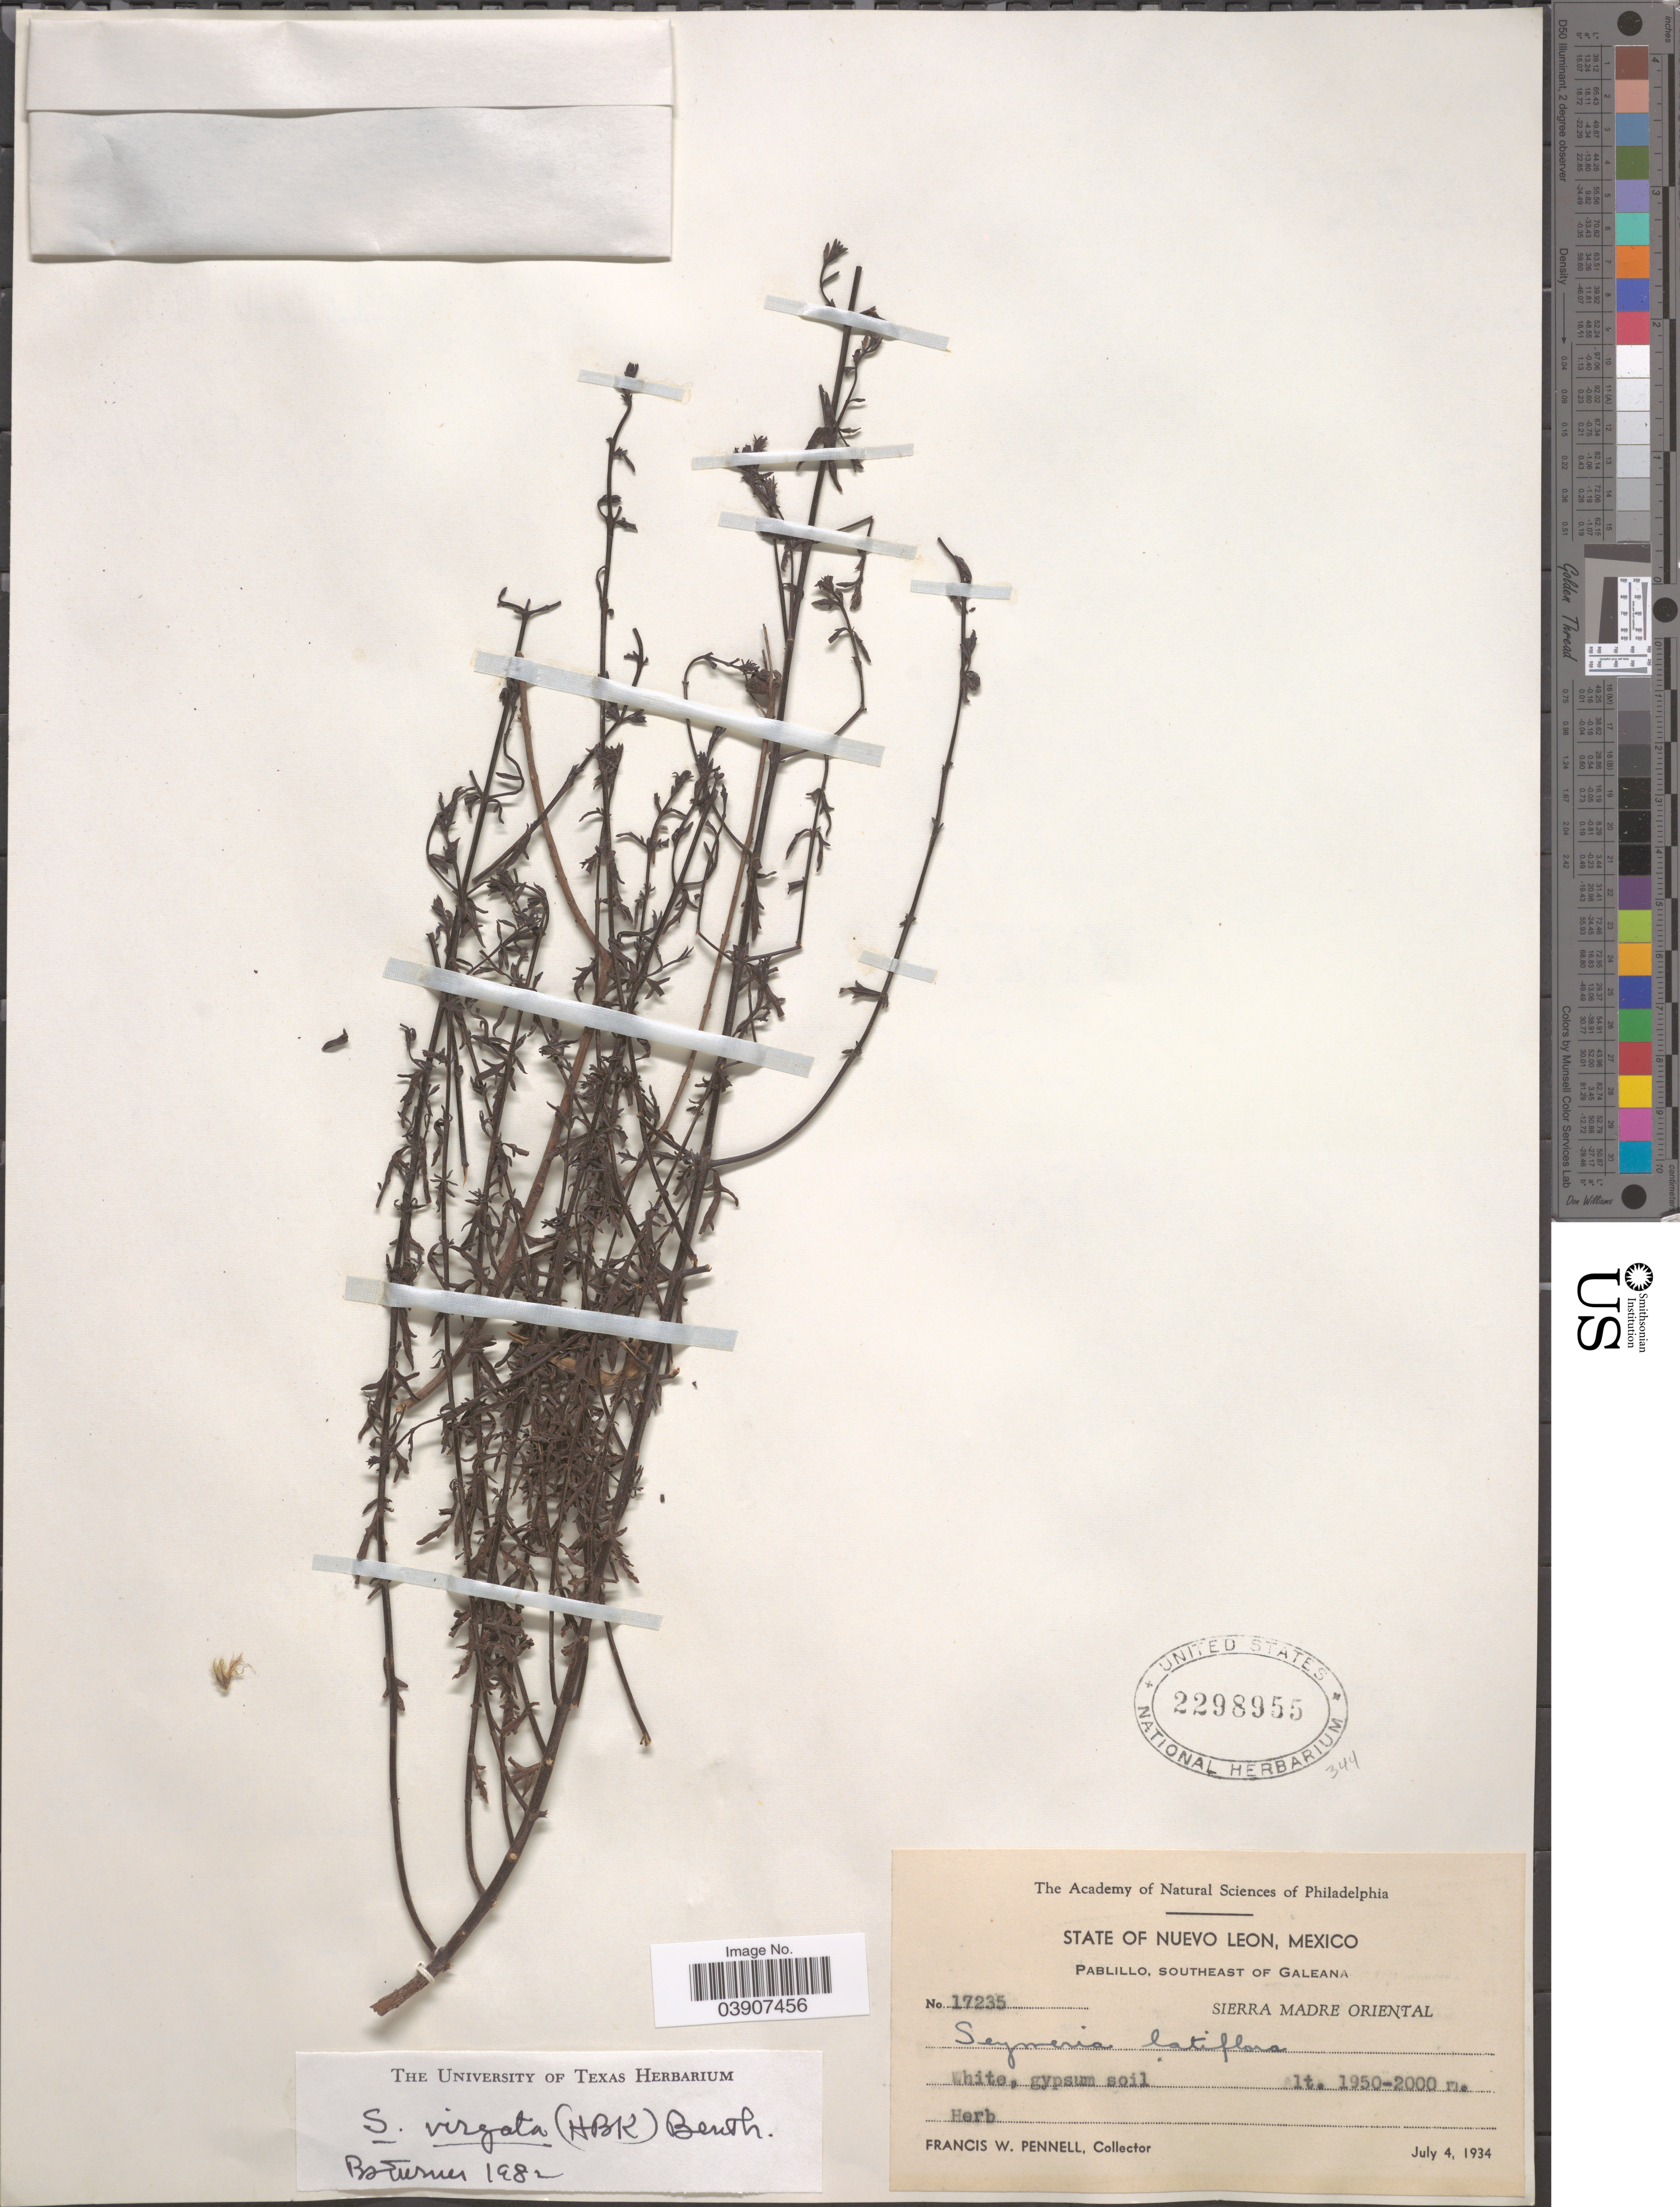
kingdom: Plantae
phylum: Tracheophyta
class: Magnoliopsida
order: Lamiales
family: Orobanchaceae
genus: Seymeria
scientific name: Seymeria virgata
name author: (Kunth) Benth.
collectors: F. W. Pennell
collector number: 17235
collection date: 1934-07-04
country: Mexico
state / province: Nuevo León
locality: Pablillo, southeast of Galeana. Sierra Madre Oriental.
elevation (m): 1950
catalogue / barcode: US 2298955